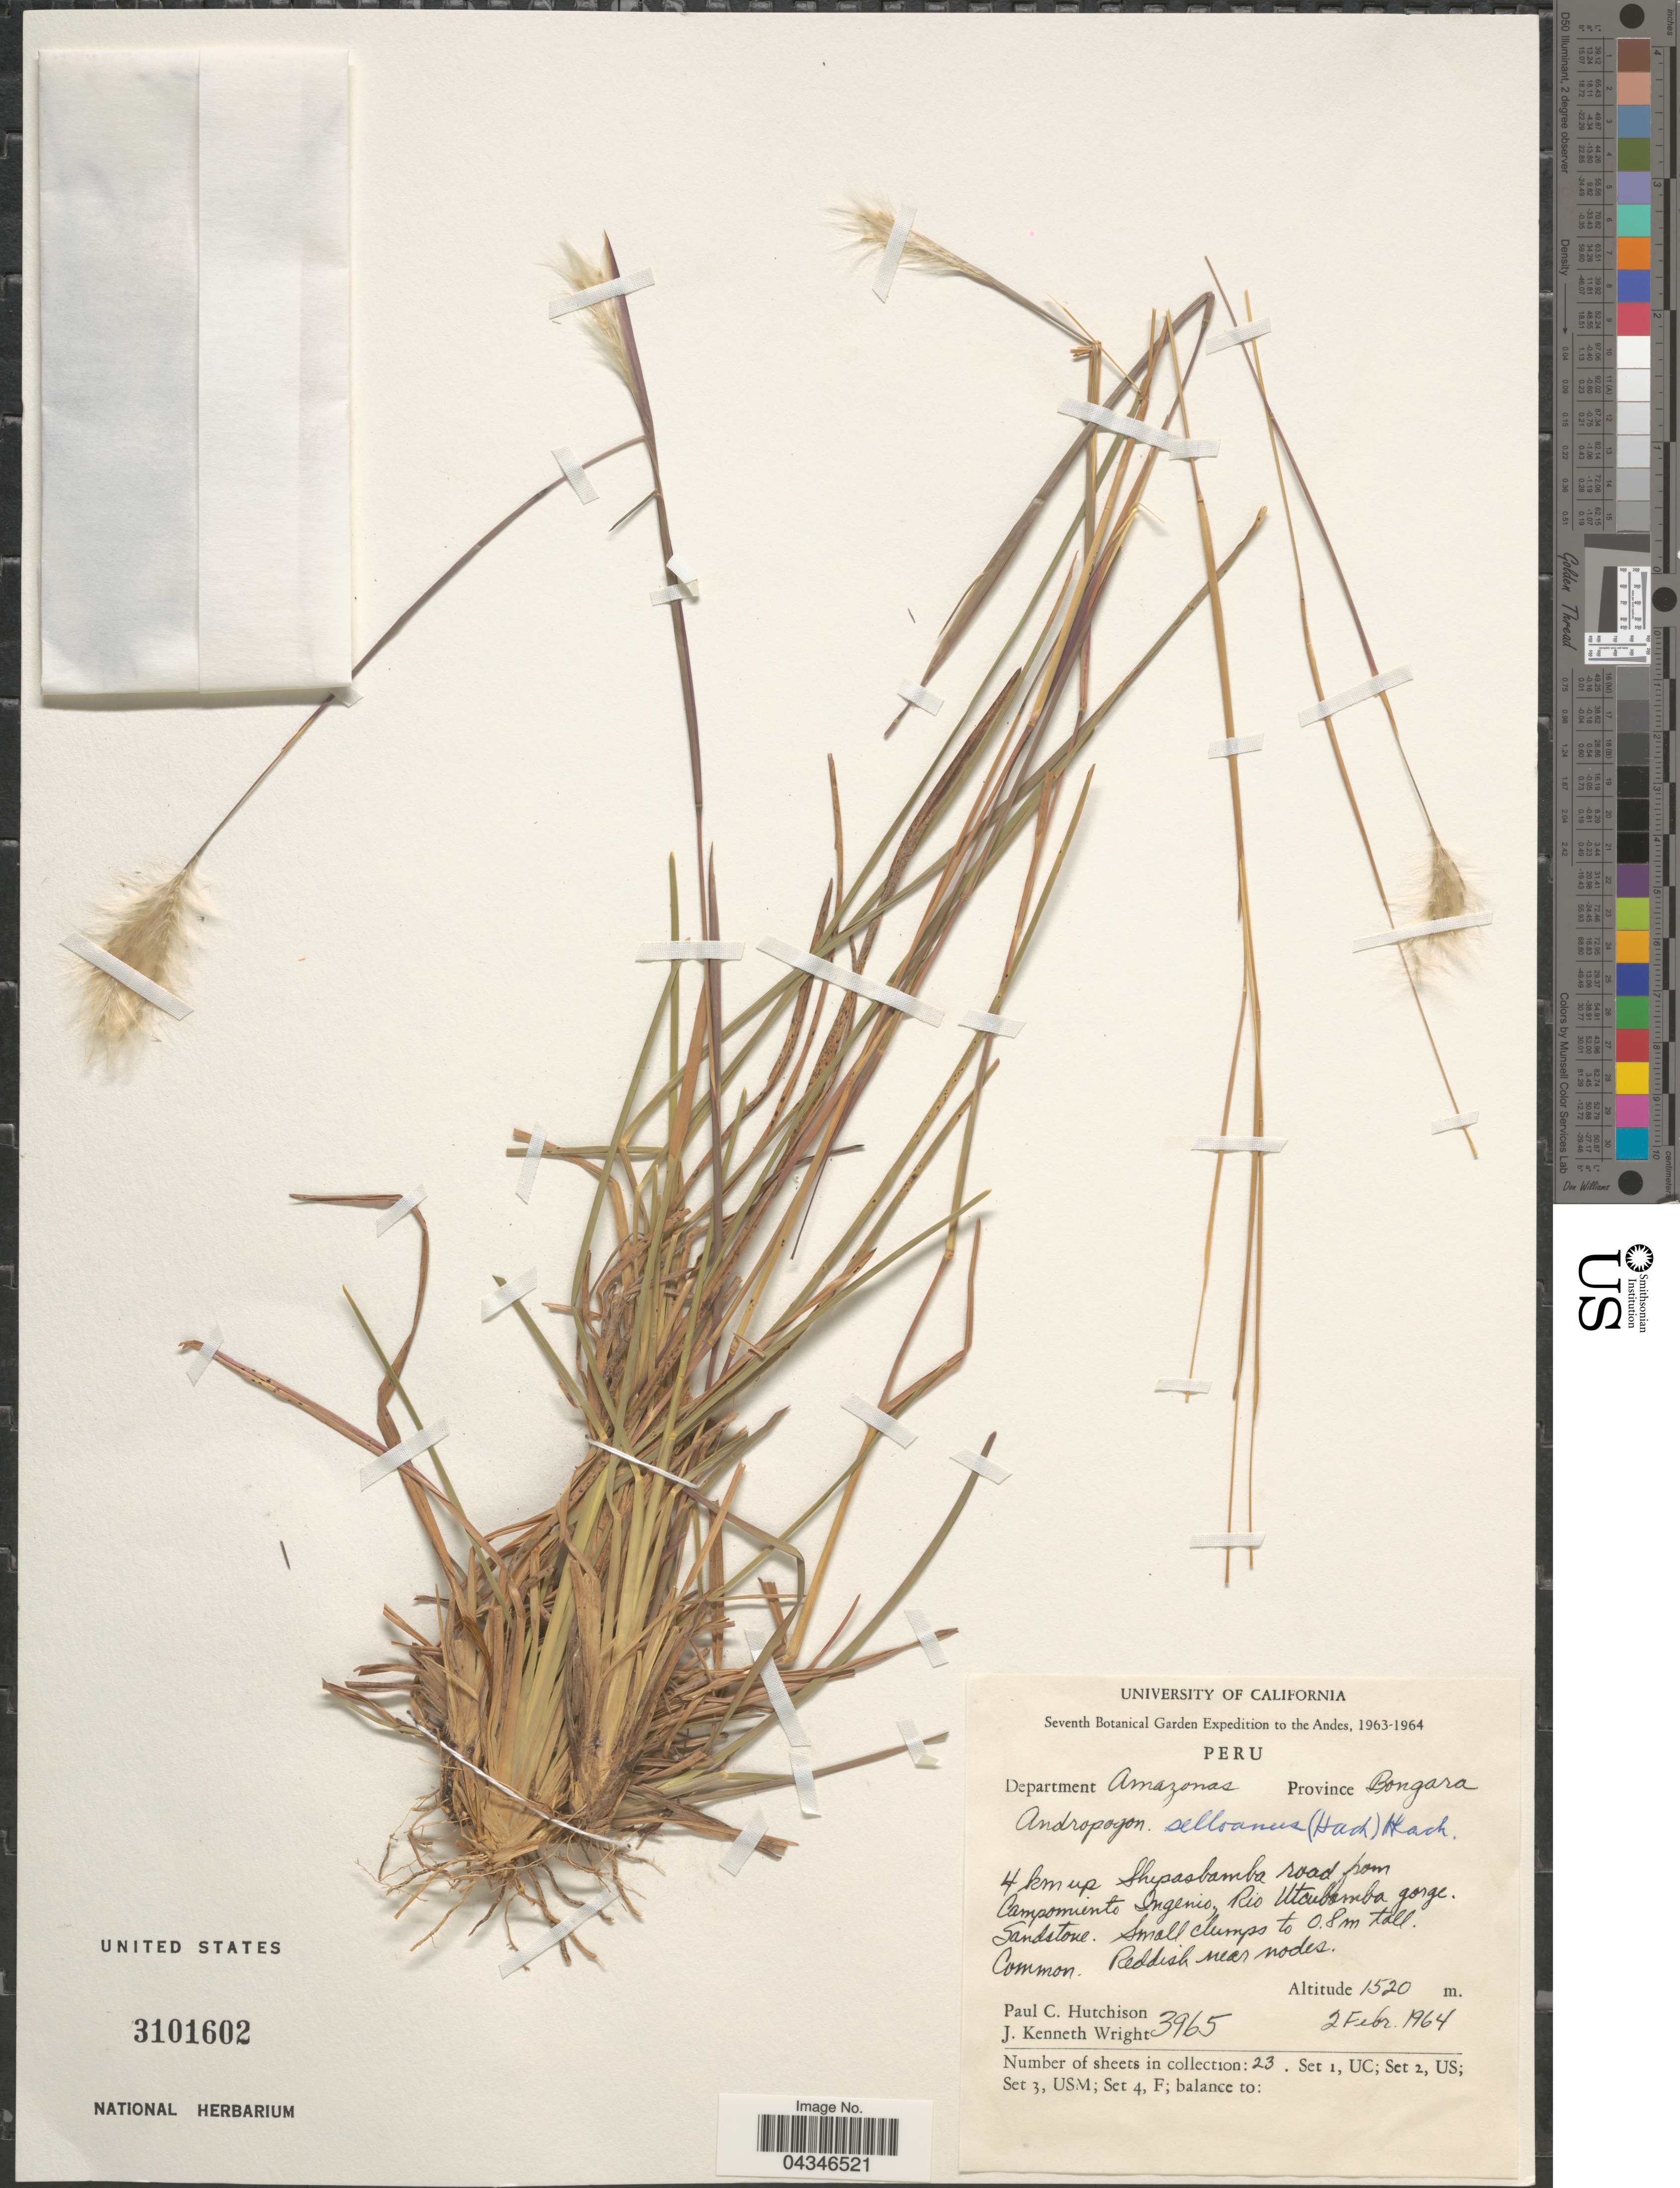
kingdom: Plantae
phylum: Tracheophyta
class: Liliopsida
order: Poales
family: Poaceae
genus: Andropogon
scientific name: Andropogon selloanus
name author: (Hack.) Hack.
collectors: P. C. Hutchison & J. K. Wright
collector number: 3965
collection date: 1964-02-02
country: Peru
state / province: Amazonas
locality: Department Amazonas. Province Bongara. 4 km up Shipasbamba road from Campomiento Ingenio, Rio Utcubamba gorge.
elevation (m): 1520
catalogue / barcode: US 3101602